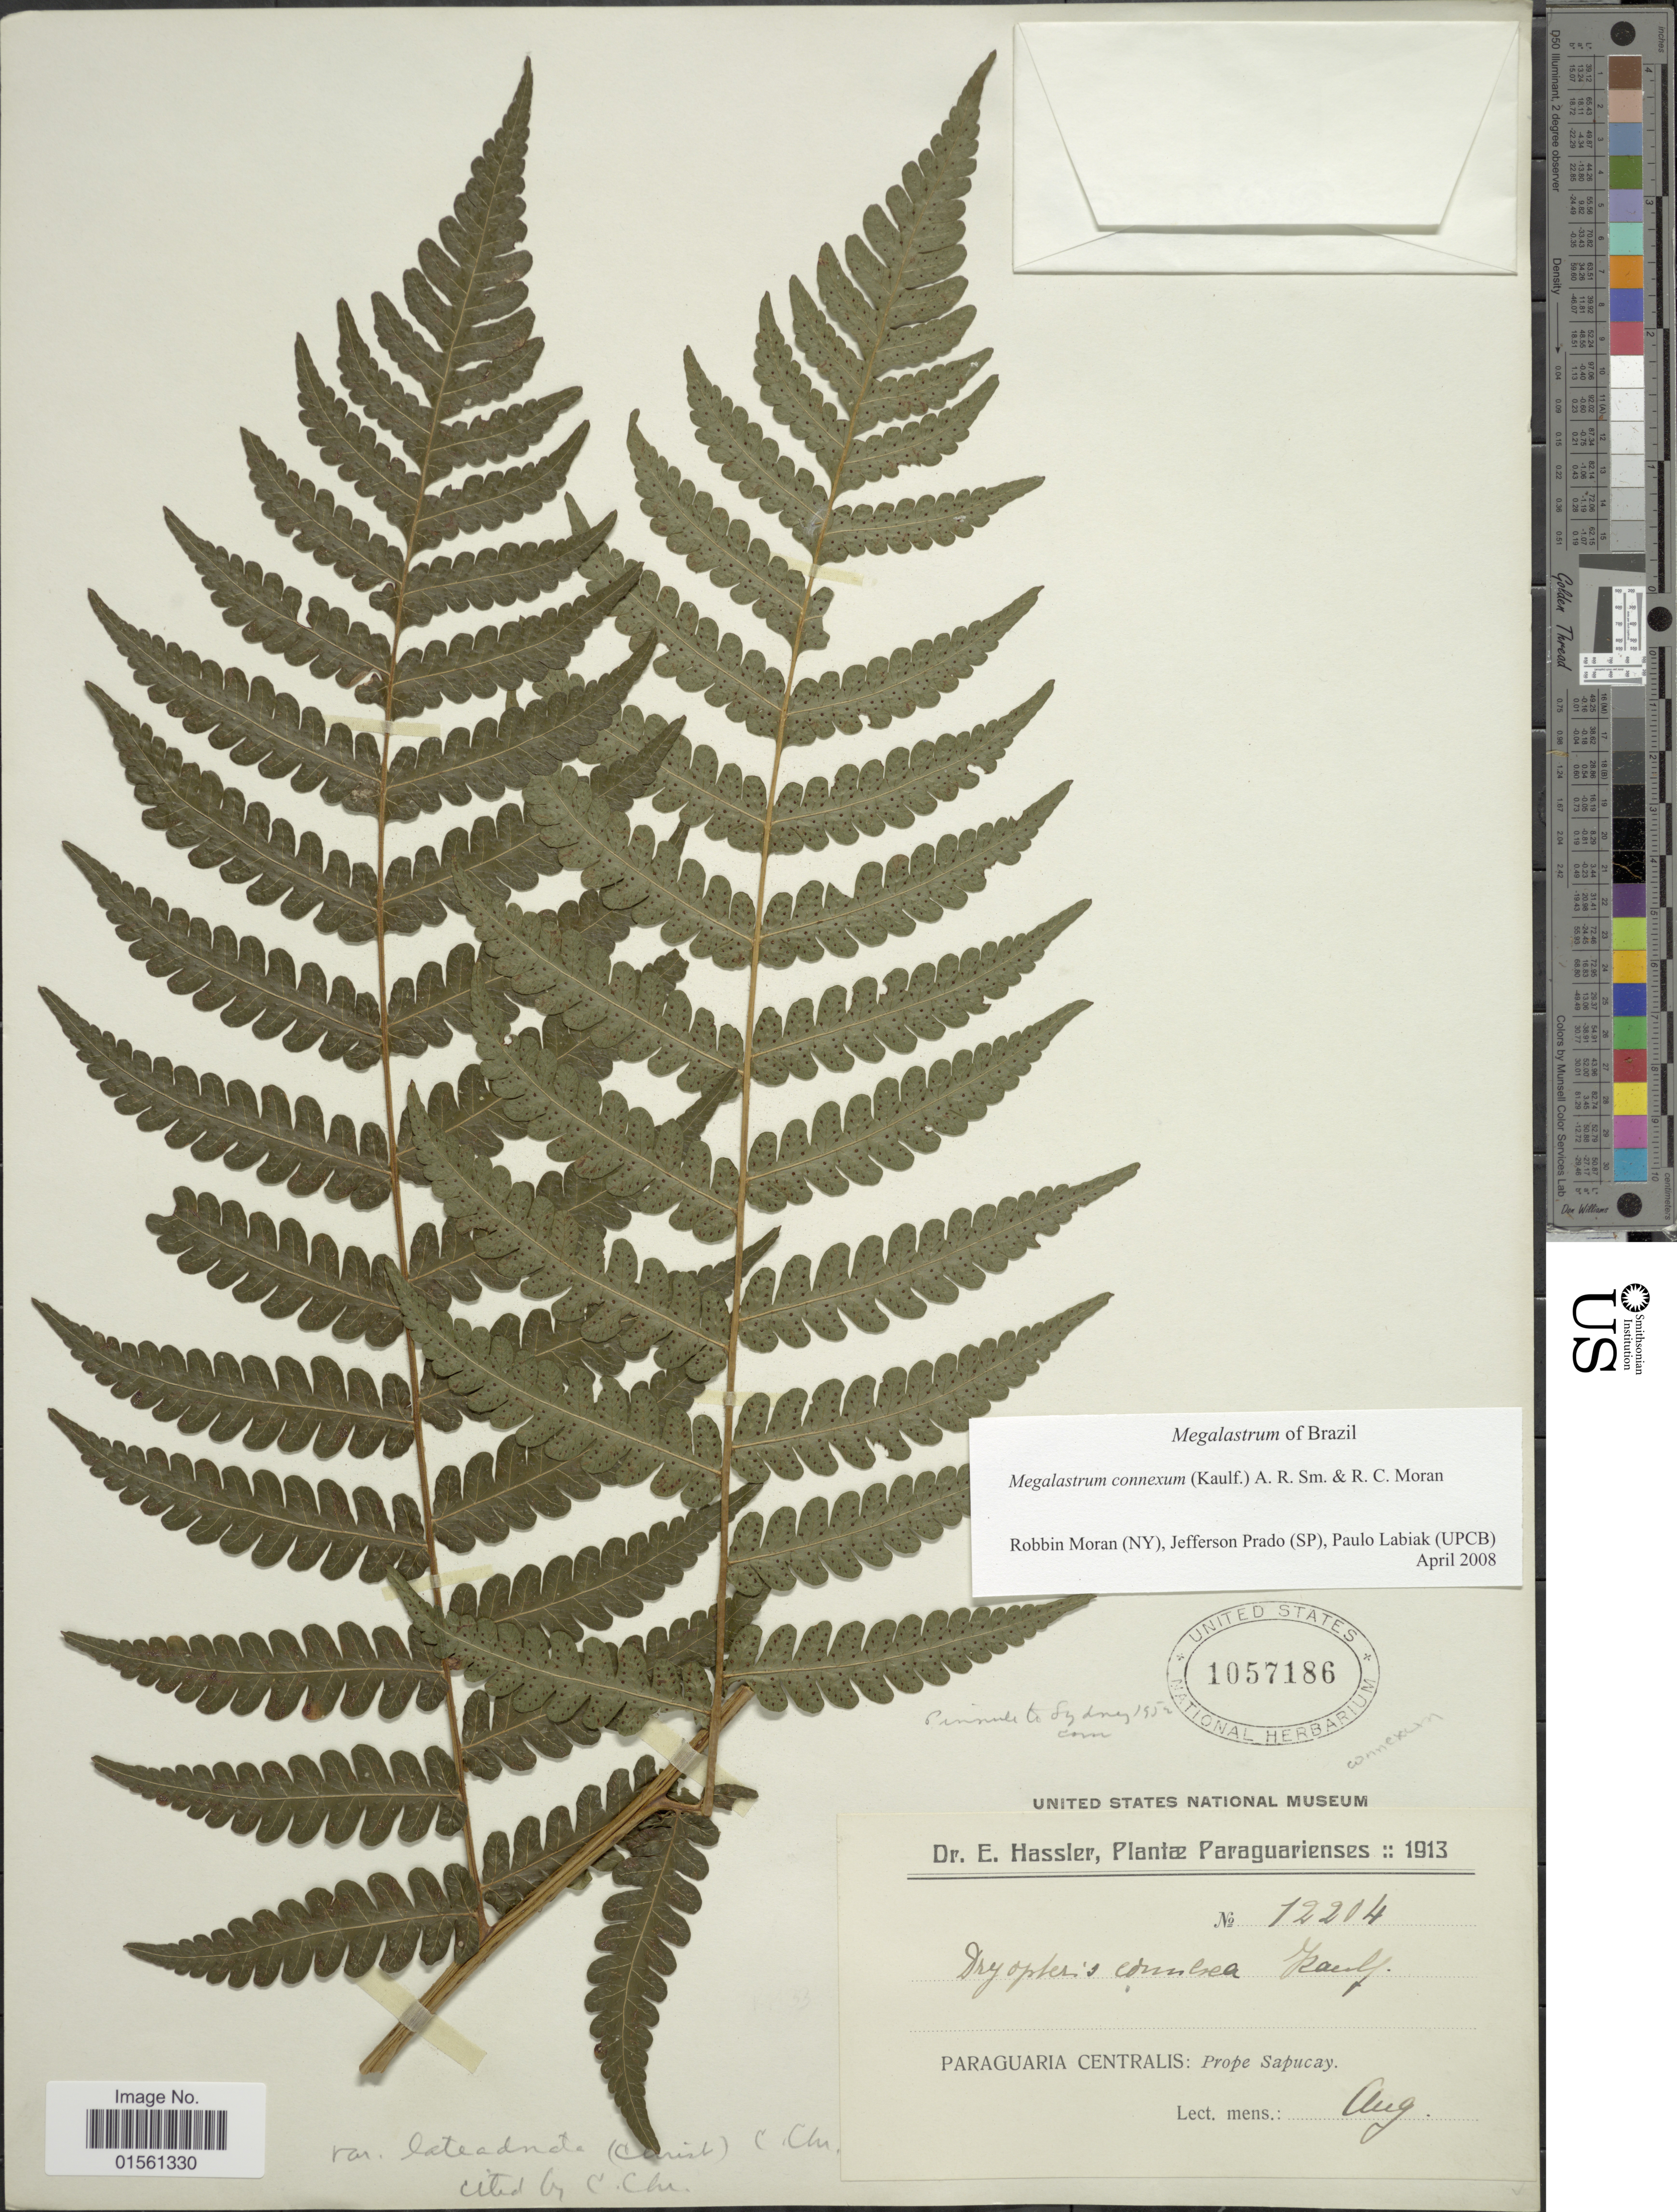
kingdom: Plantae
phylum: Tracheophyta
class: Polypodiopsida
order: Polypodiales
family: Dryopteridaceae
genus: Megalastrum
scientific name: Megalastrum connexum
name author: (Kaulf.) A.R. Sm. & R.C. Moran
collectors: E. Hassler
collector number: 12204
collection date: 1913-08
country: Paraguay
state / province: Paraguari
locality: Paraguari Centralis: Prope Sapucay.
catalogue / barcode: US 1057186